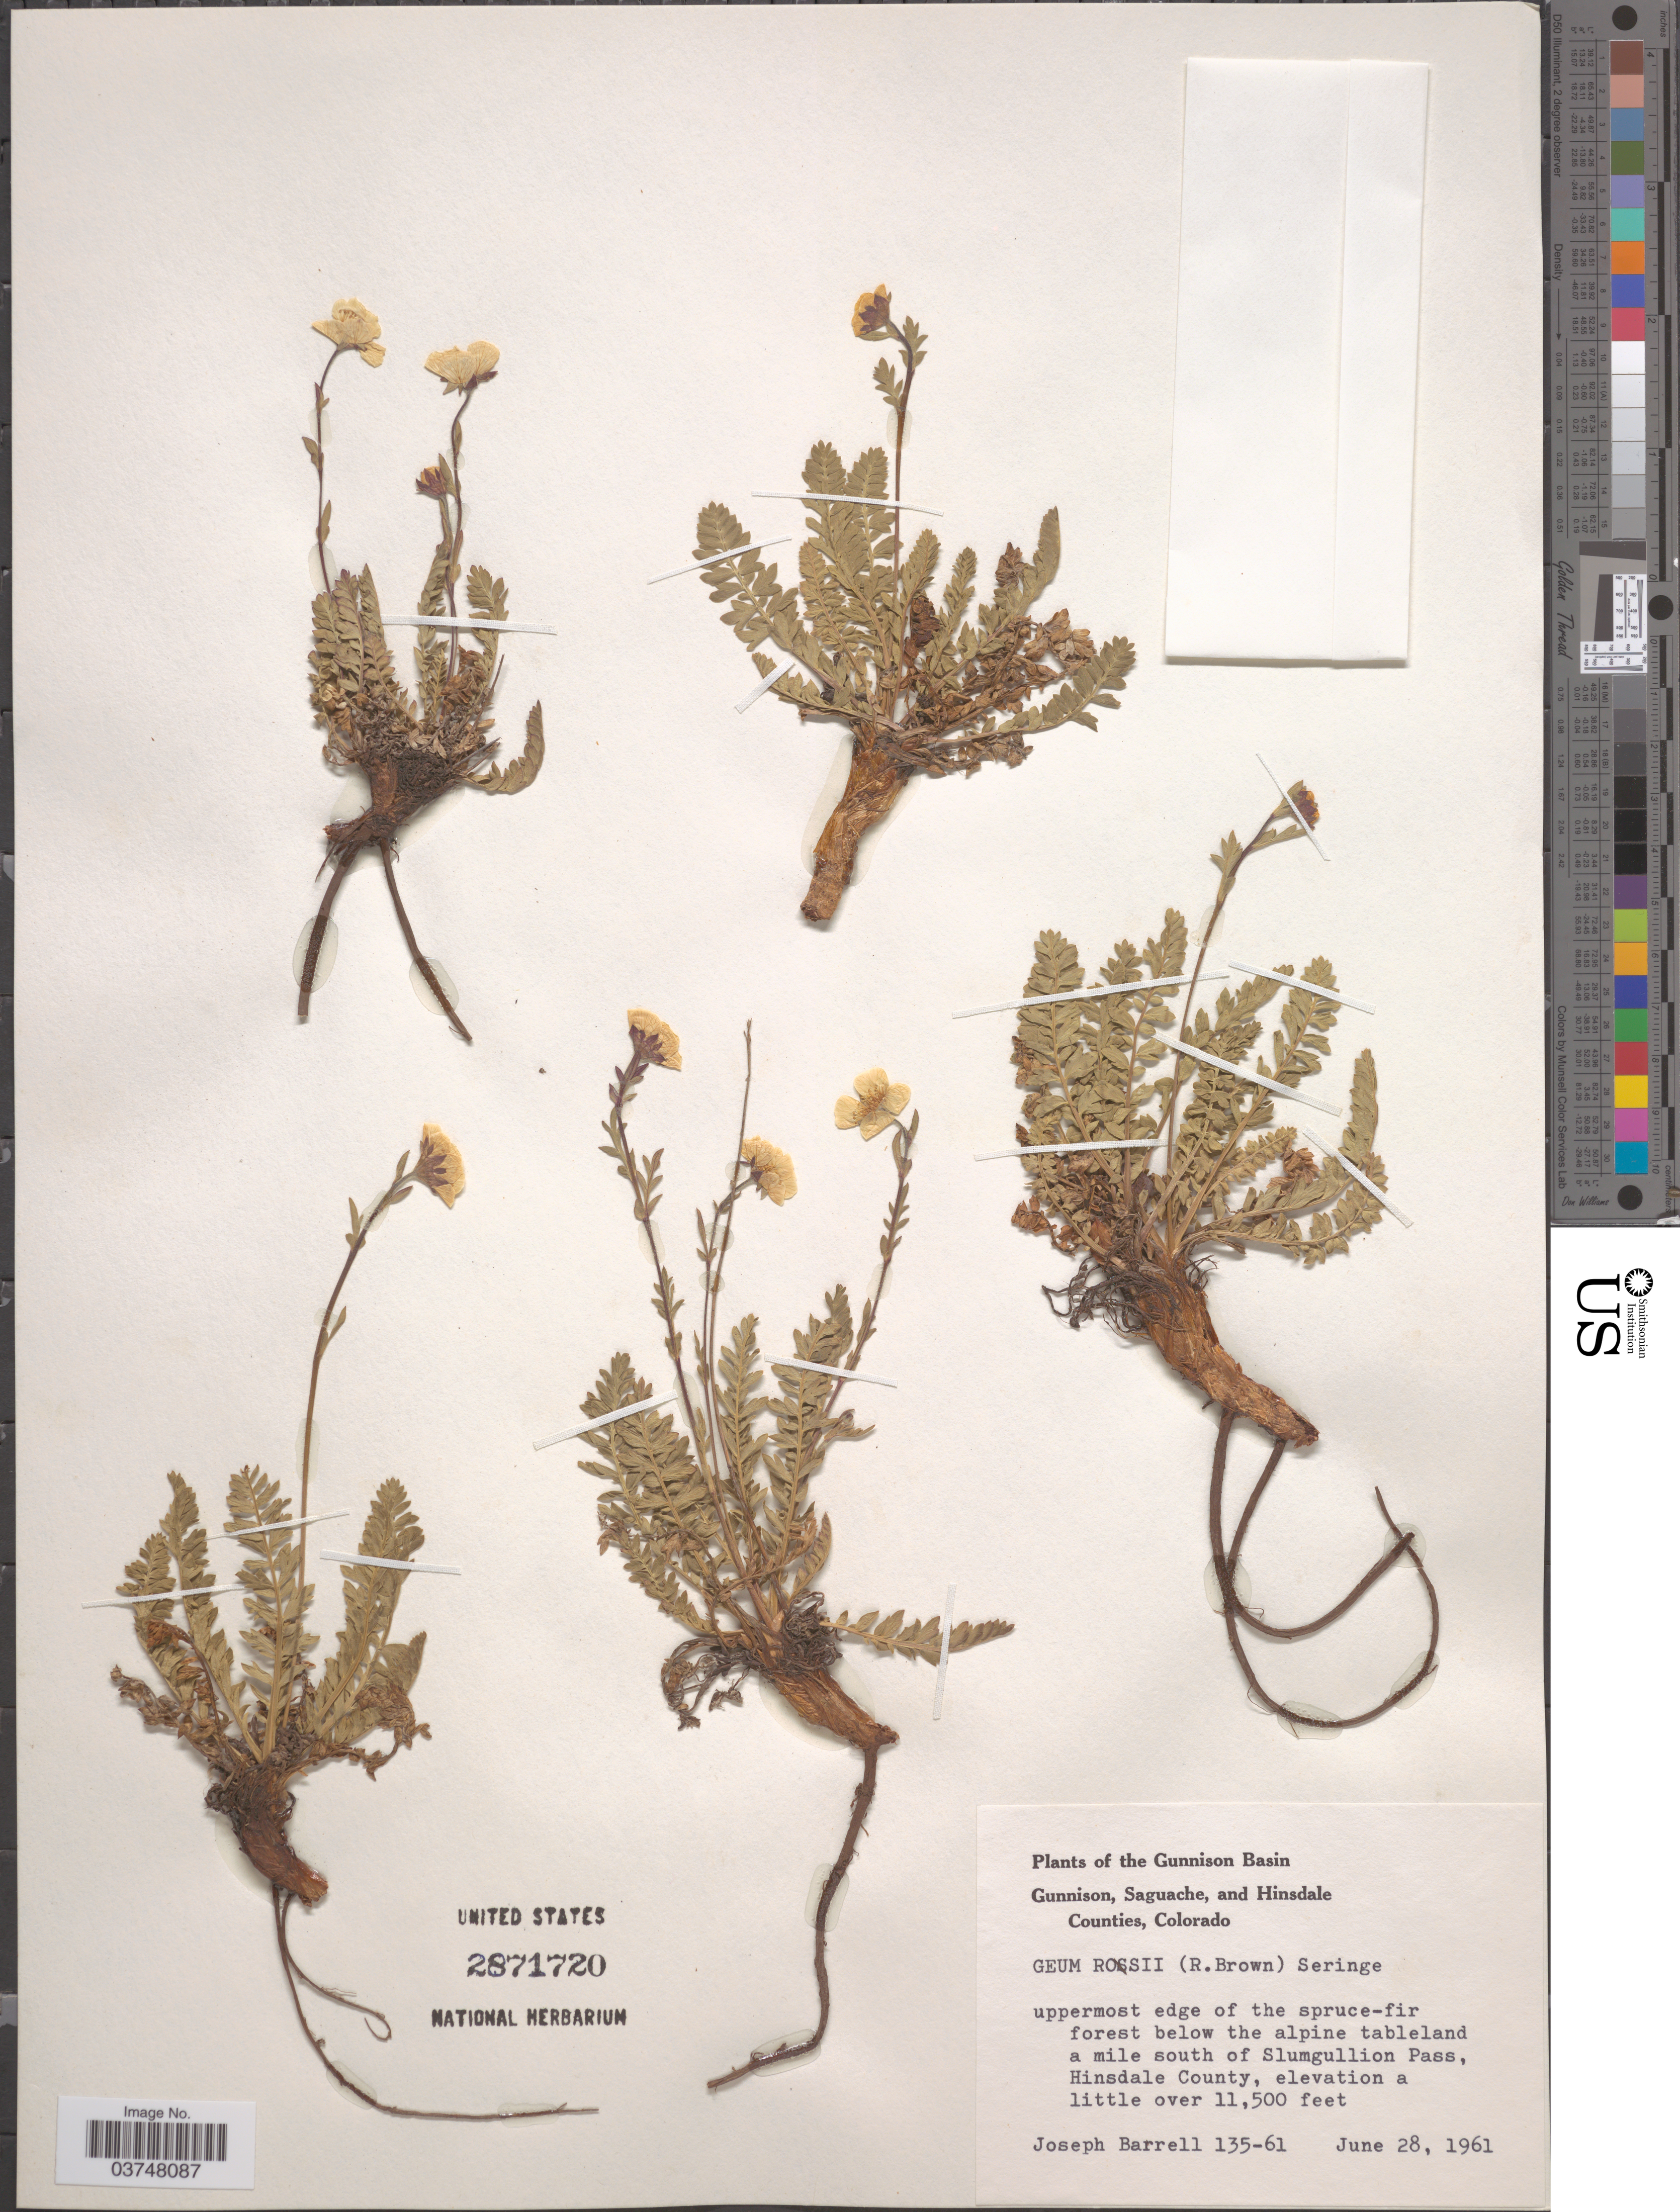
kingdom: Plantae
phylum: Tracheophyta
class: Magnoliopsida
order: Rosales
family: Rosaceae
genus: Acomastylis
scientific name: Acomastylis rossii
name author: (R. Br.) Greene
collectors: J. Barrell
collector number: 135-61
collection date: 1961-06-28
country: United States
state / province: Colorado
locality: The Gunnison Basin. Forest below the alpine tableland a mile south of Slumgullion Pass, Hinsdale County.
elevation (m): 3505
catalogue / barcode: US 2871720